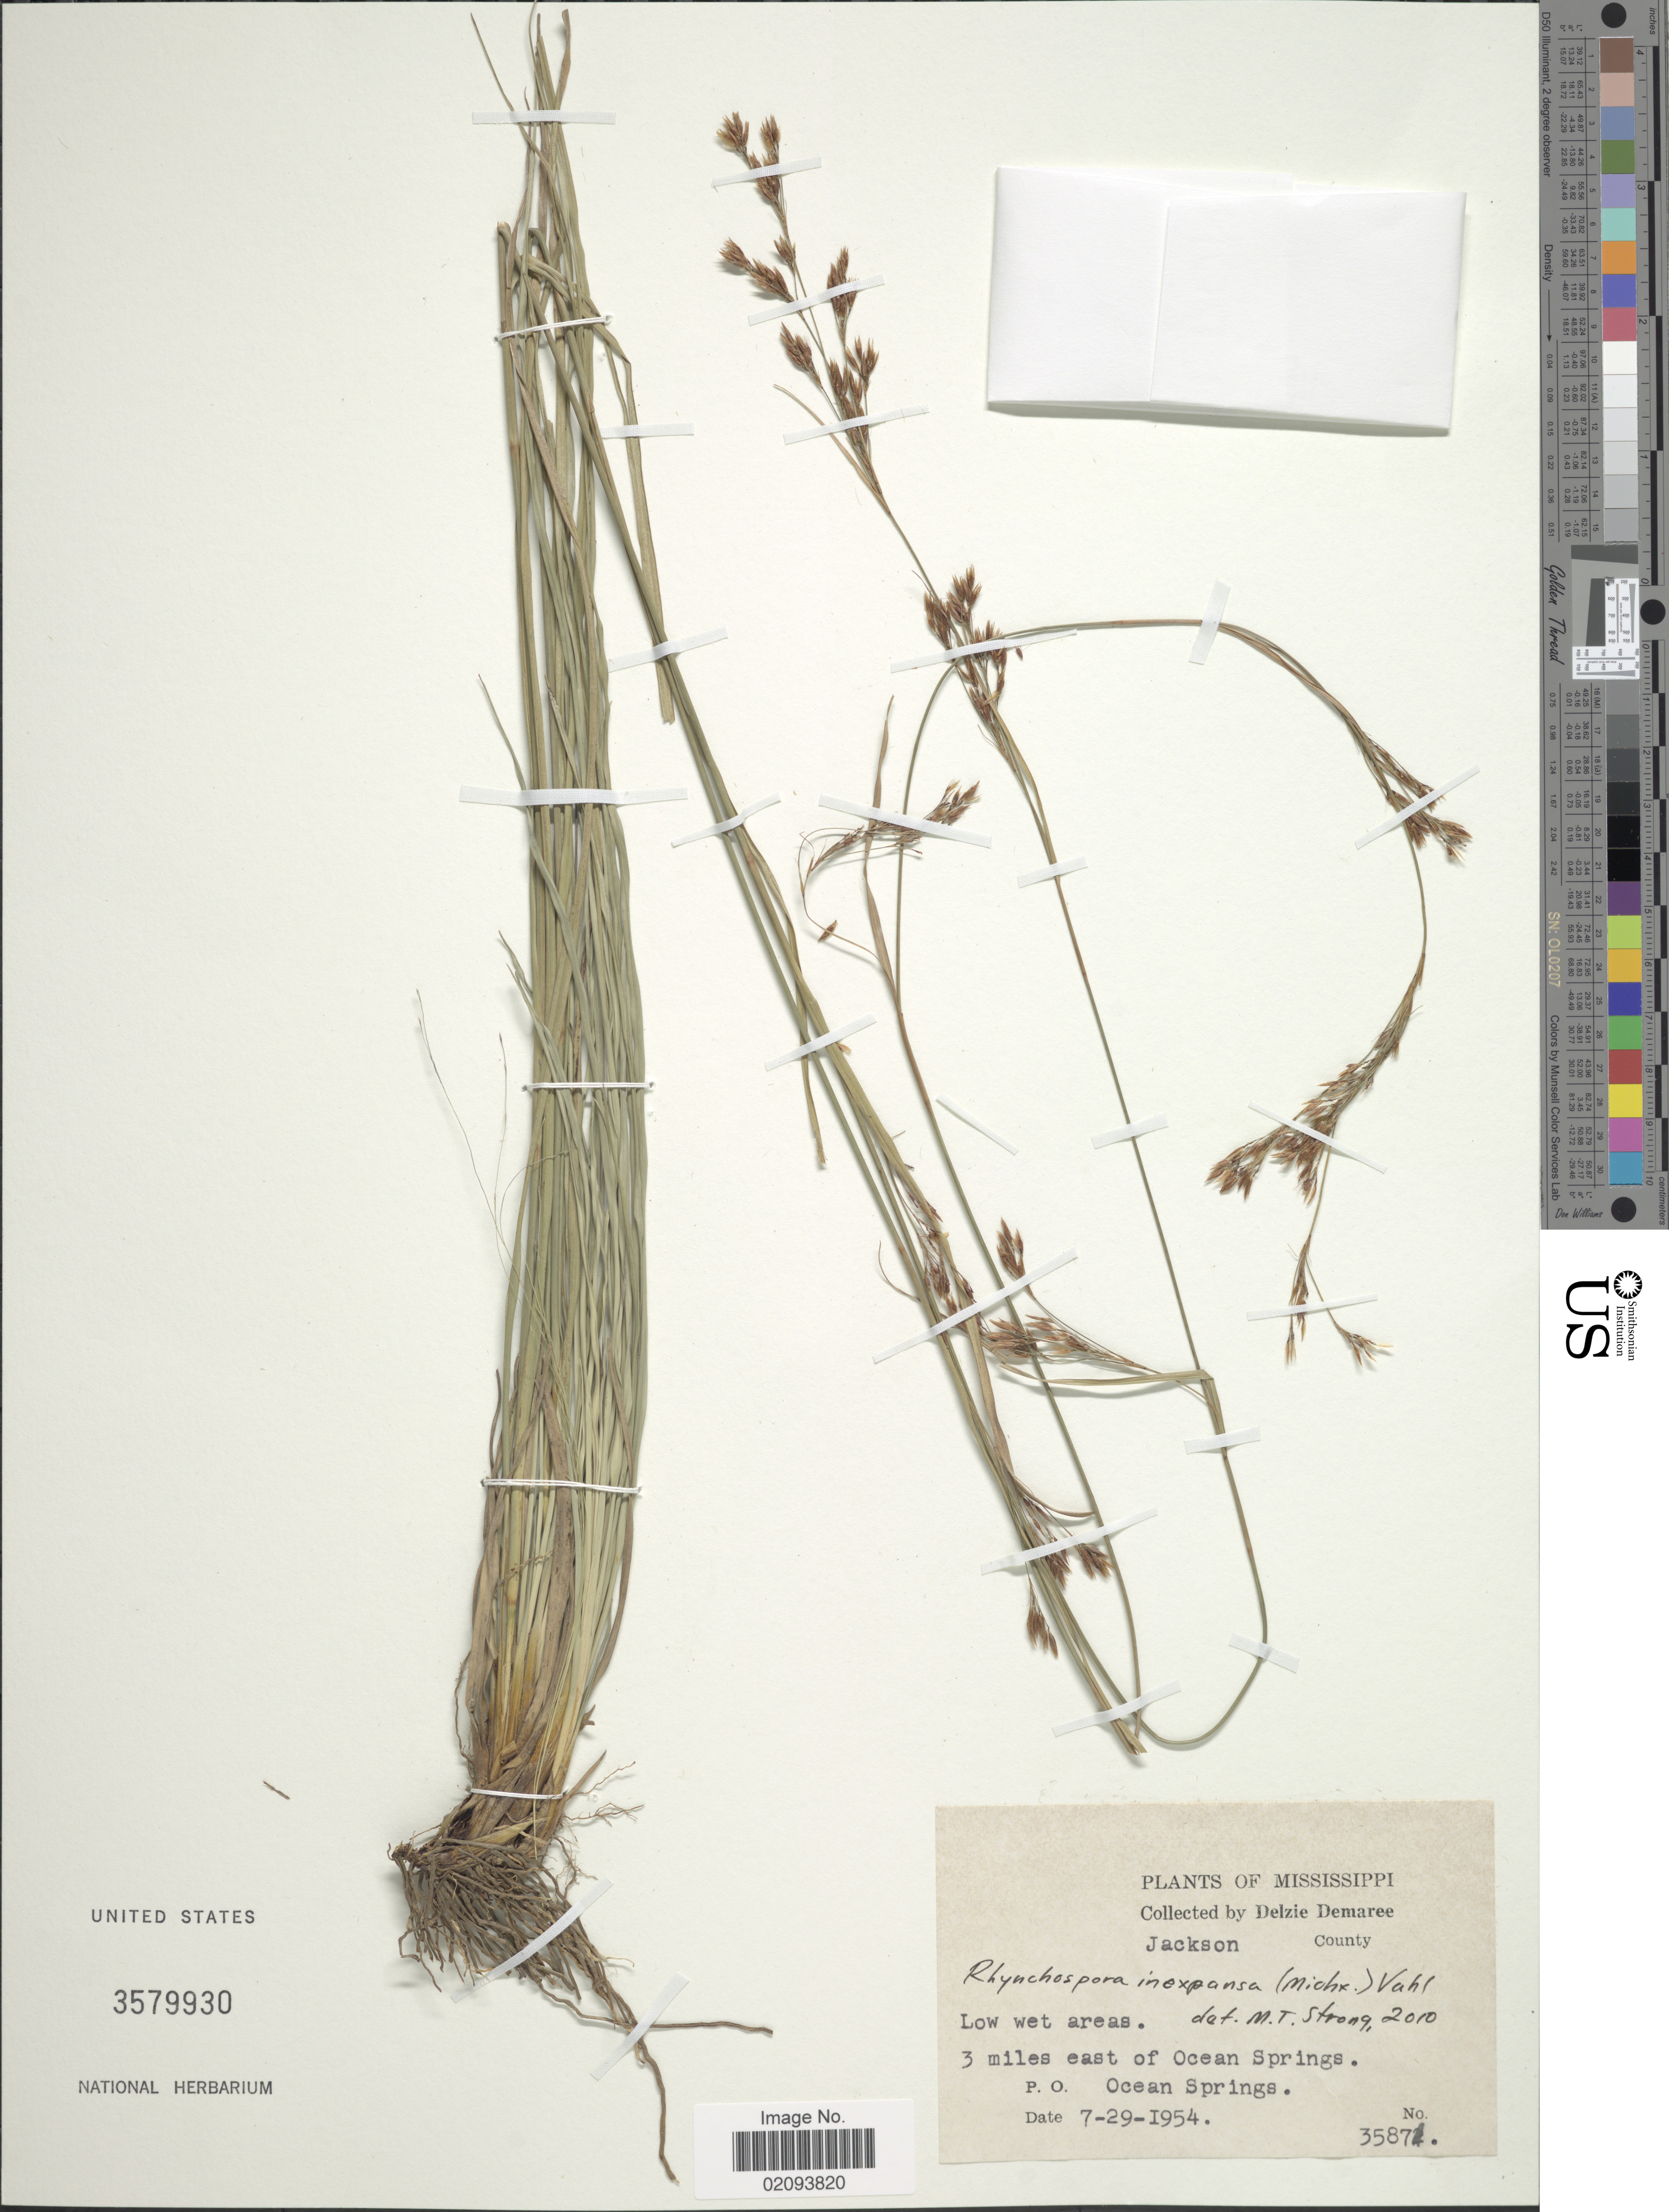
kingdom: Plantae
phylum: Tracheophyta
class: Liliopsida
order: Poales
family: Cyperaceae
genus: Rhynchospora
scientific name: Rhynchospora inexpansa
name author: (Michx.) Vahl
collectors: D. Demaree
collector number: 35871*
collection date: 1954-07-29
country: United States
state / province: Mississippi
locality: Jackson County. 3 miles east of Ocean Springs. P.O. Ocean Springs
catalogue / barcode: US 3579930